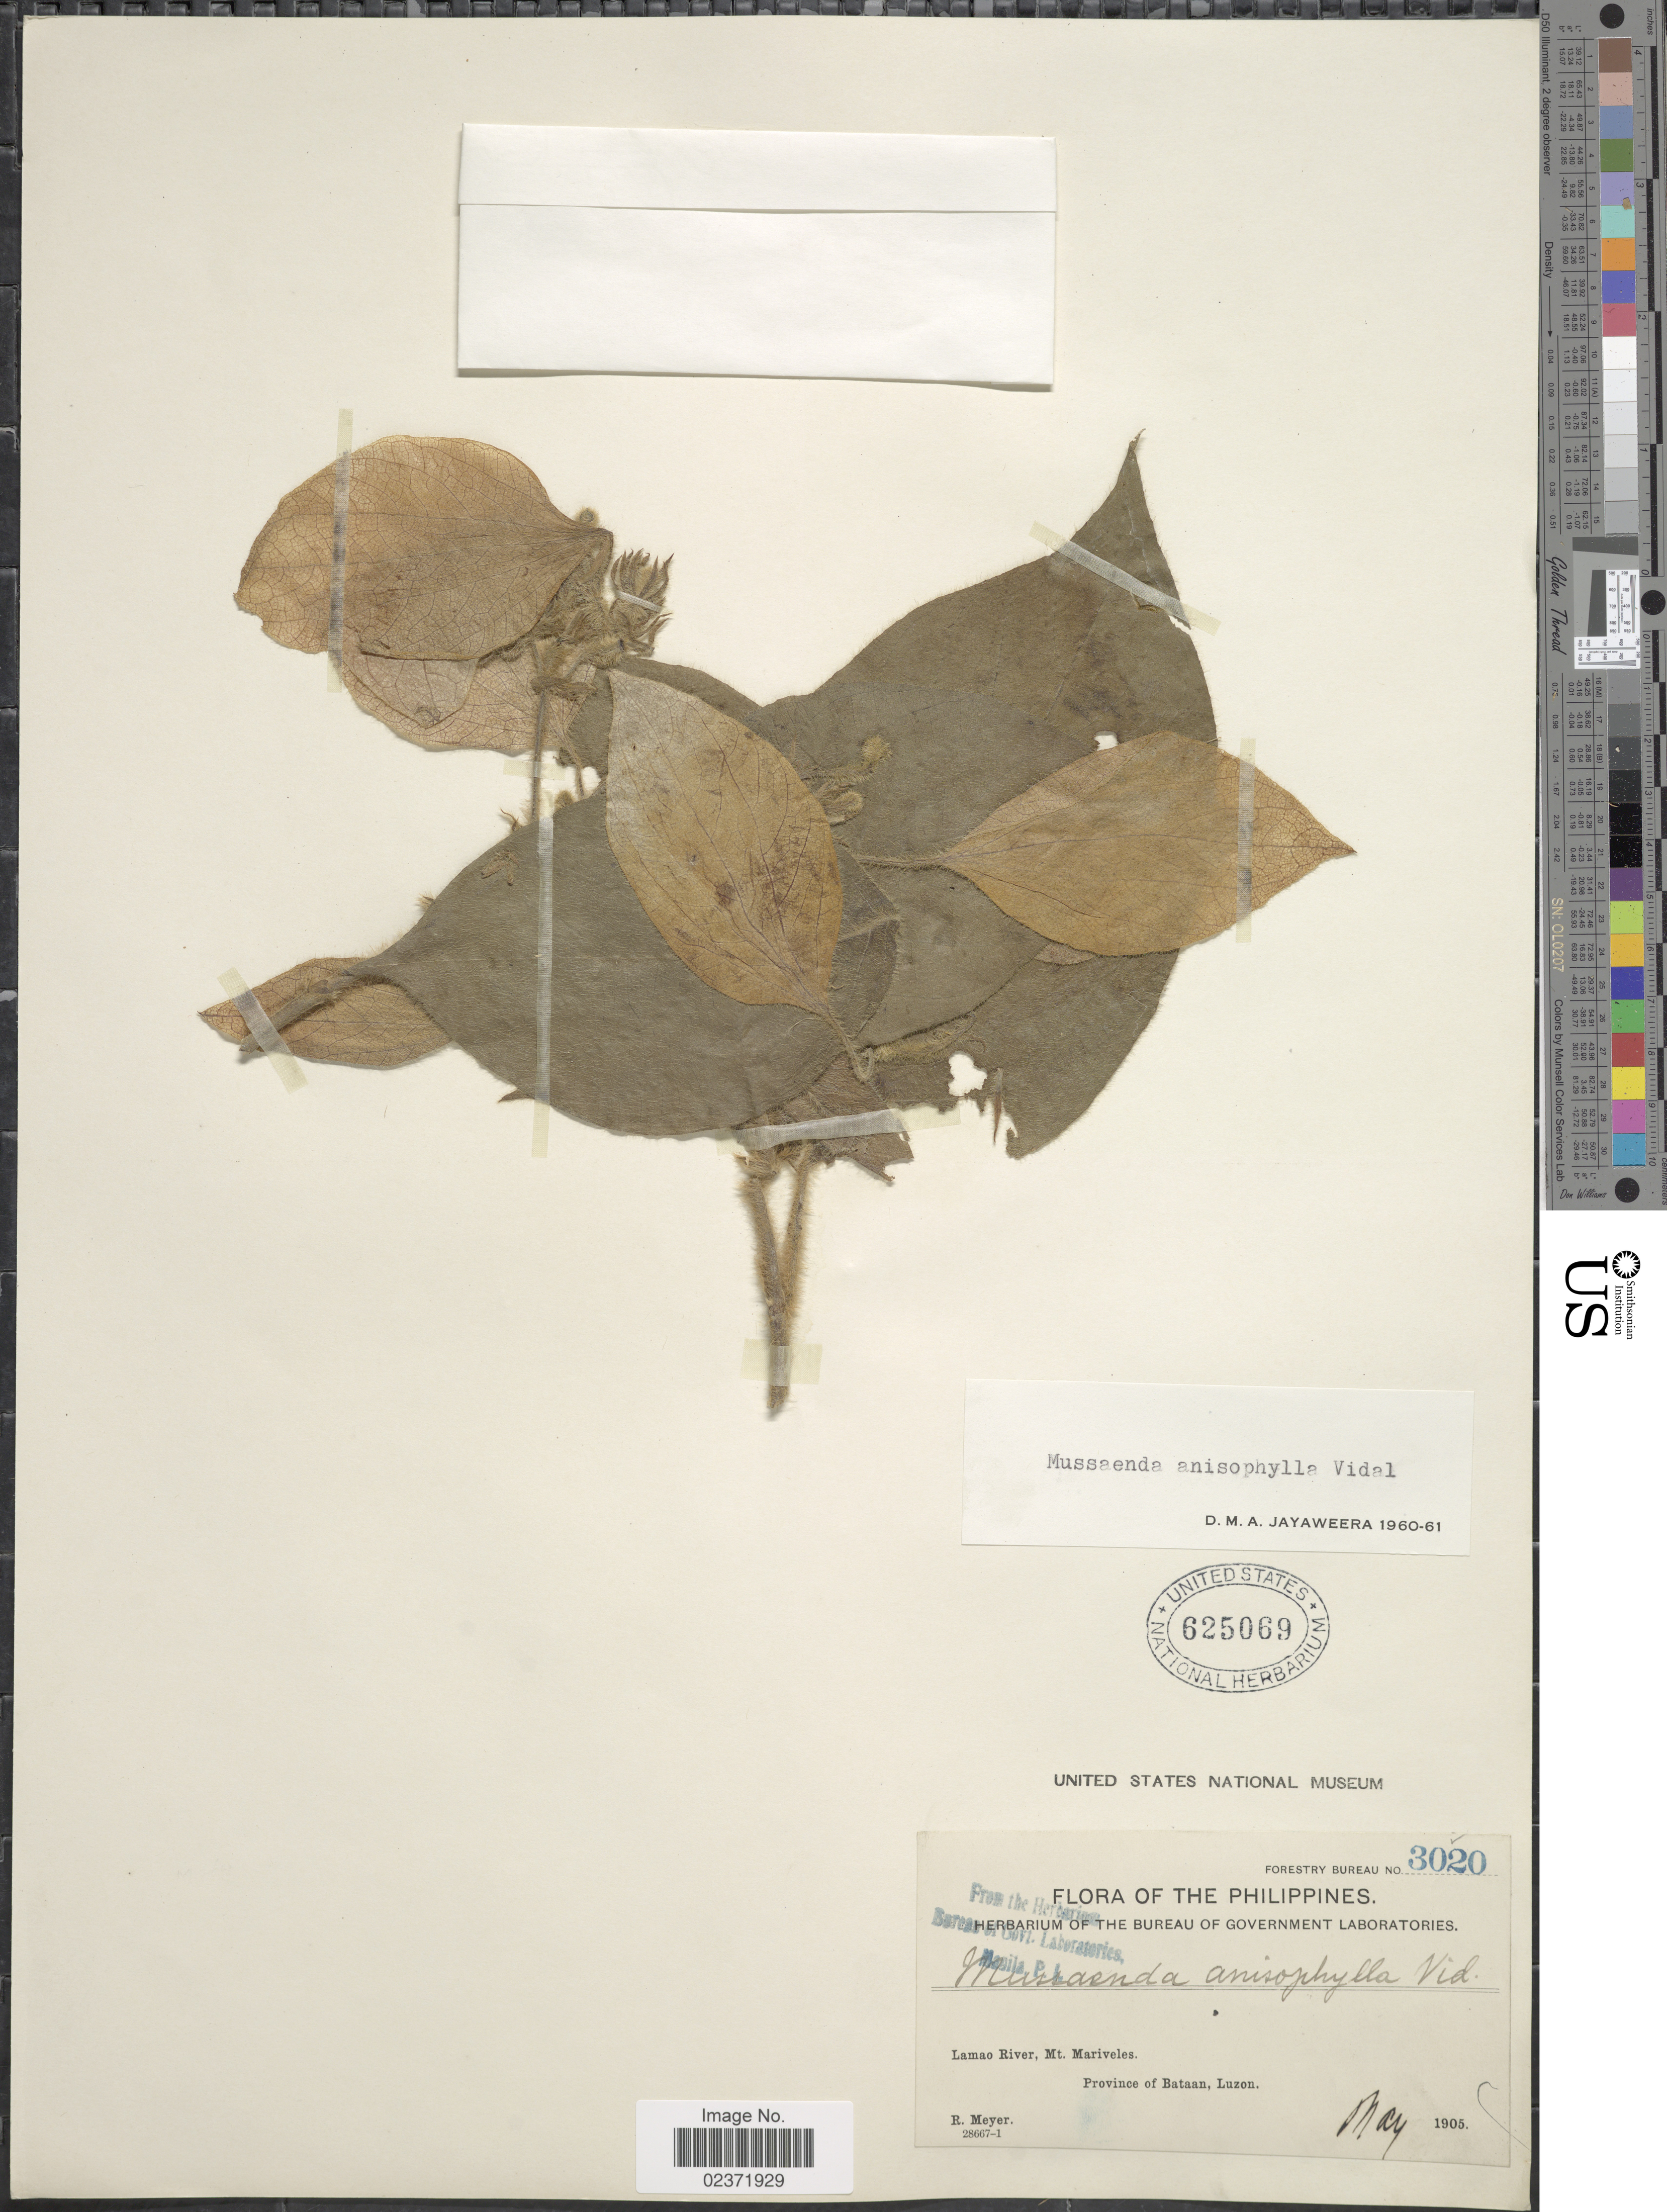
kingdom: Plantae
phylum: Tracheophyta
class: Magnoliopsida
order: Gentianales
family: Rubiaceae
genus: Mussaenda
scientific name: Mussaenda anisophylla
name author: S. Vidal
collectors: R. Meyer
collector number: Forestry Bureau 3020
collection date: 1905-05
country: Philippines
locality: Lamao River, Mt. Mariveles, Province of Bataan, Luzon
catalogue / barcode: US 625069